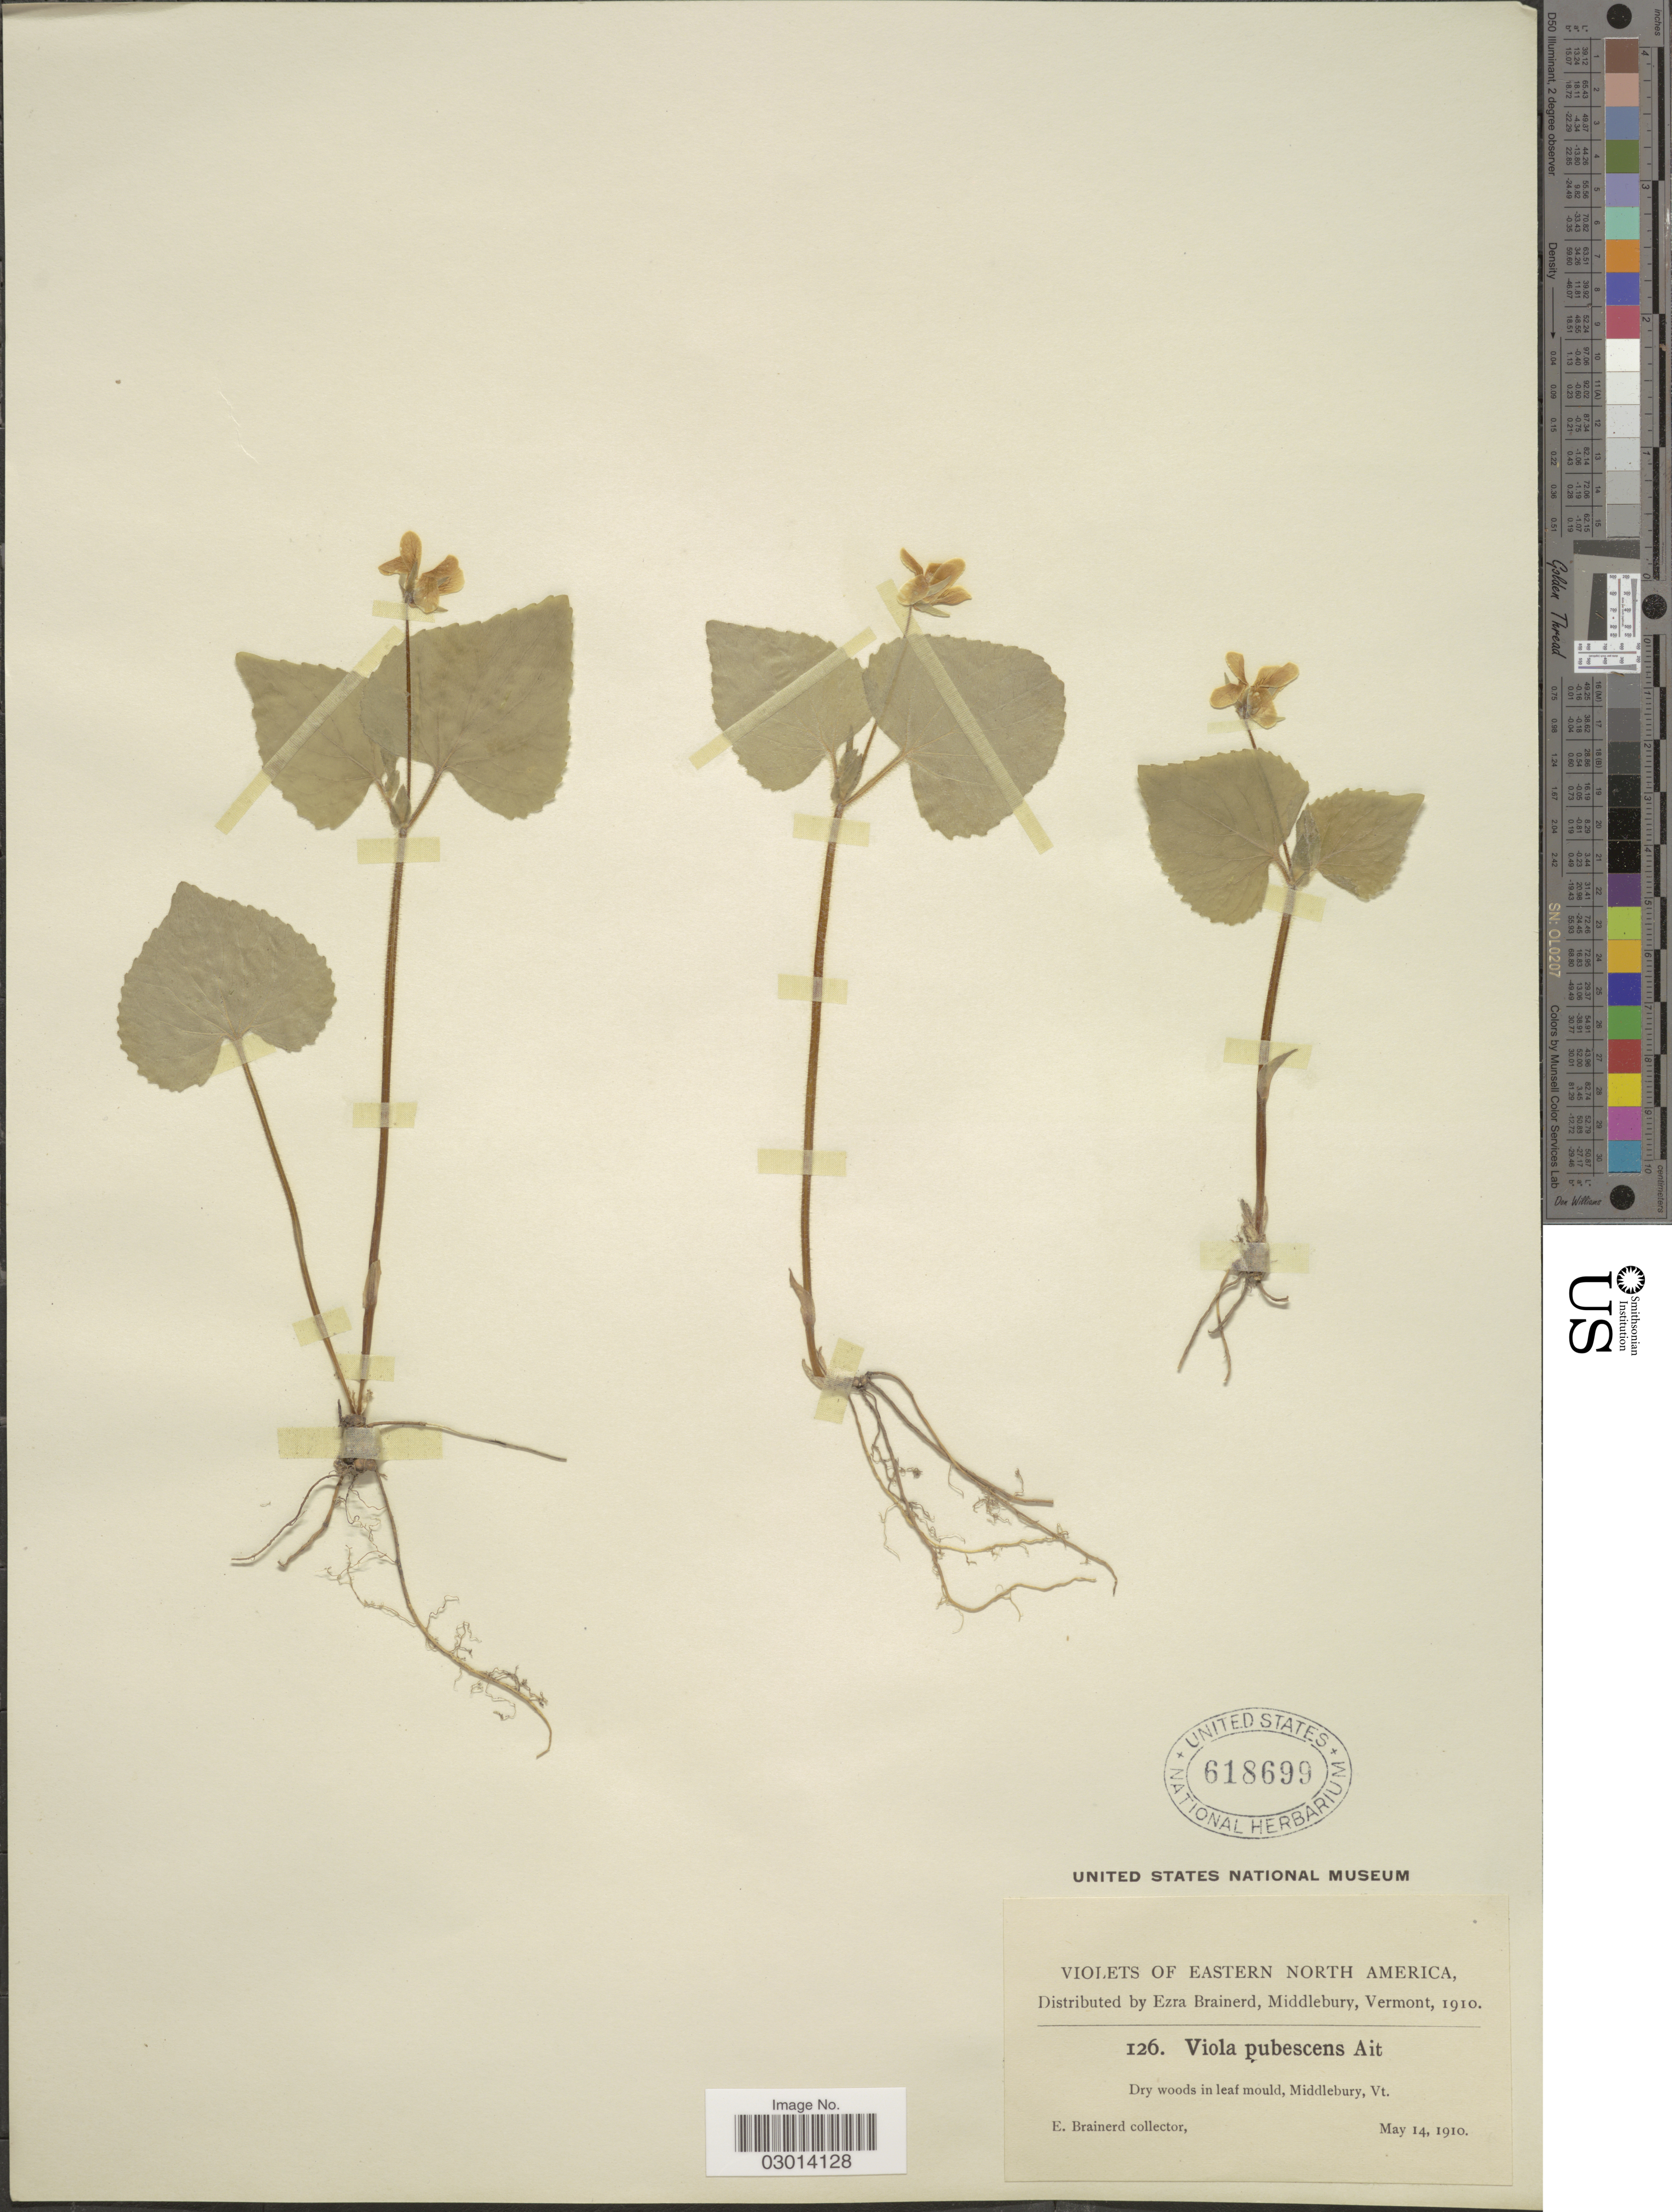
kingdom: Plantae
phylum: Tracheophyta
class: Magnoliopsida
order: Malpighiales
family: Violaceae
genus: Viola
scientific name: Viola pubescens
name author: Aiton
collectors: E. Brainerd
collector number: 126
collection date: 1910-05-14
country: United States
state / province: Vermont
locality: Dry woods in leaf mould, Middlebury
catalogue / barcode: US 618699